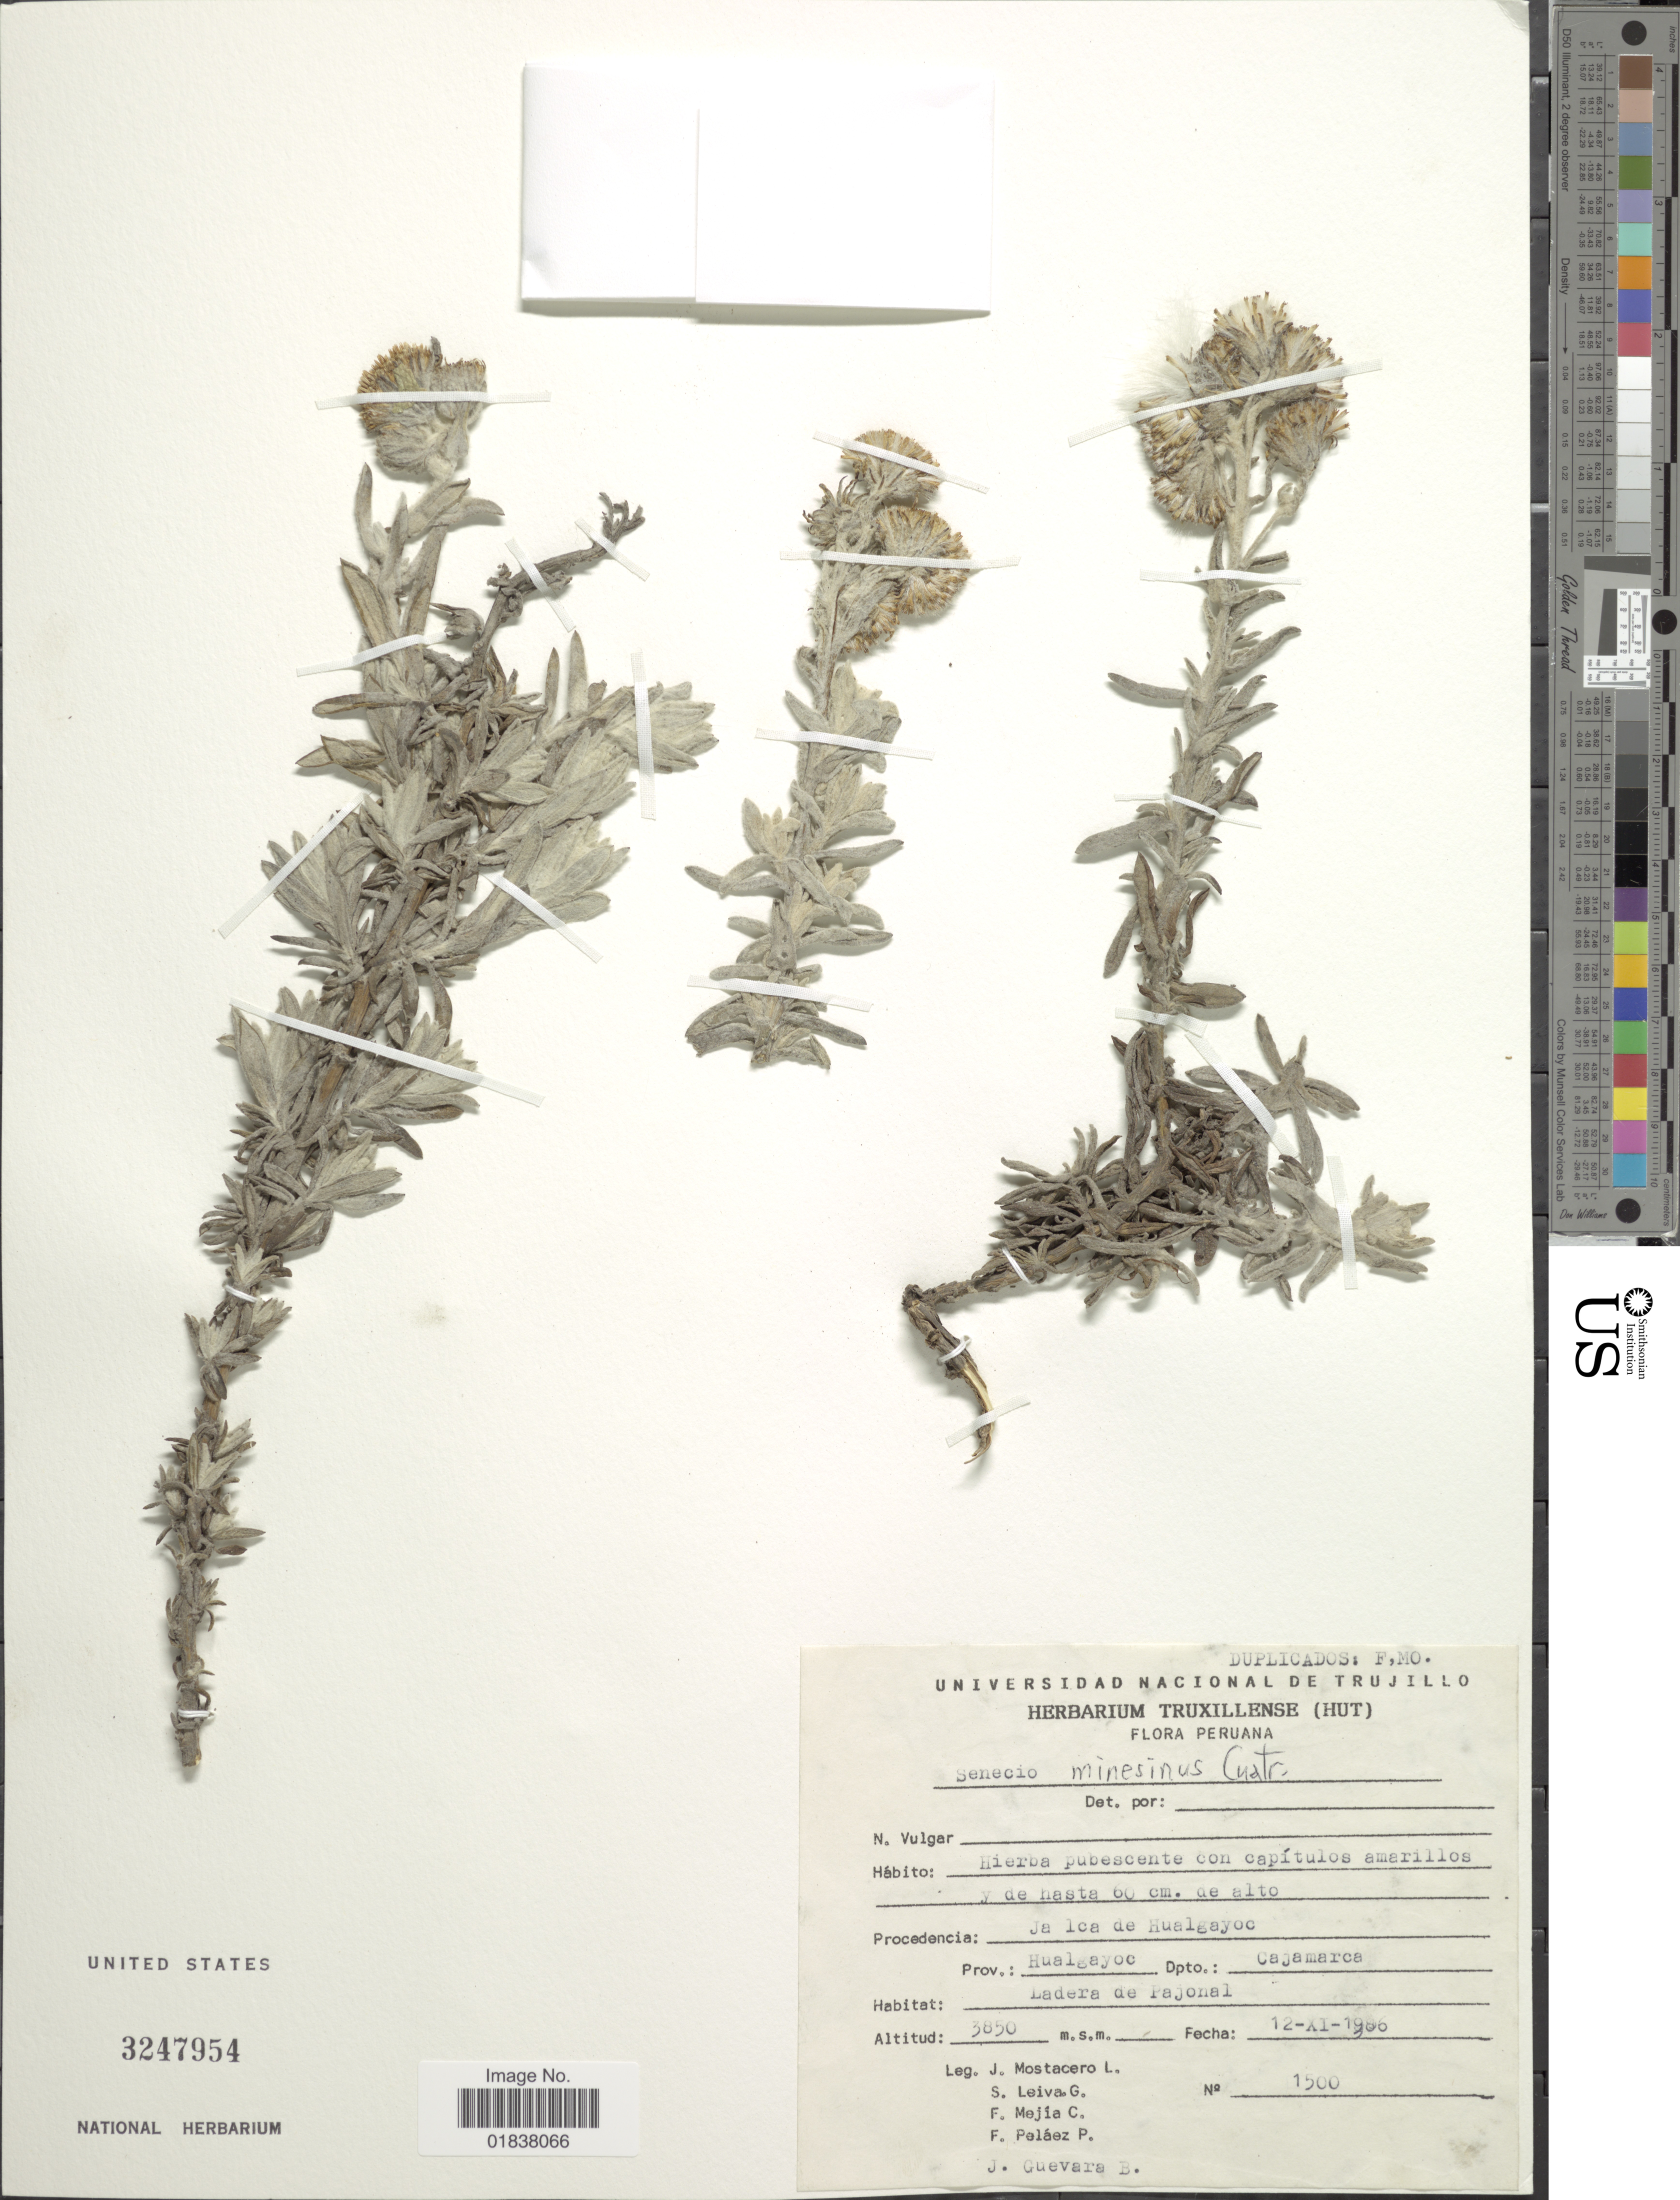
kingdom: Plantae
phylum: Tracheophyta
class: Magnoliopsida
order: Asterales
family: Asteraceae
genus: Senecio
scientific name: Senecio minesinus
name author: Cuatrec.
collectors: J. Mostacero L., S. Leiva G., F. Mejia C., F. Pelaez P. & J. Guevara B.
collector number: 1500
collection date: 1986-11-12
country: Peru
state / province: Cajamarca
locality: Jalca de Hualgayoc, Prov. Hualgayoc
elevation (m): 3850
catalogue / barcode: US 3247954